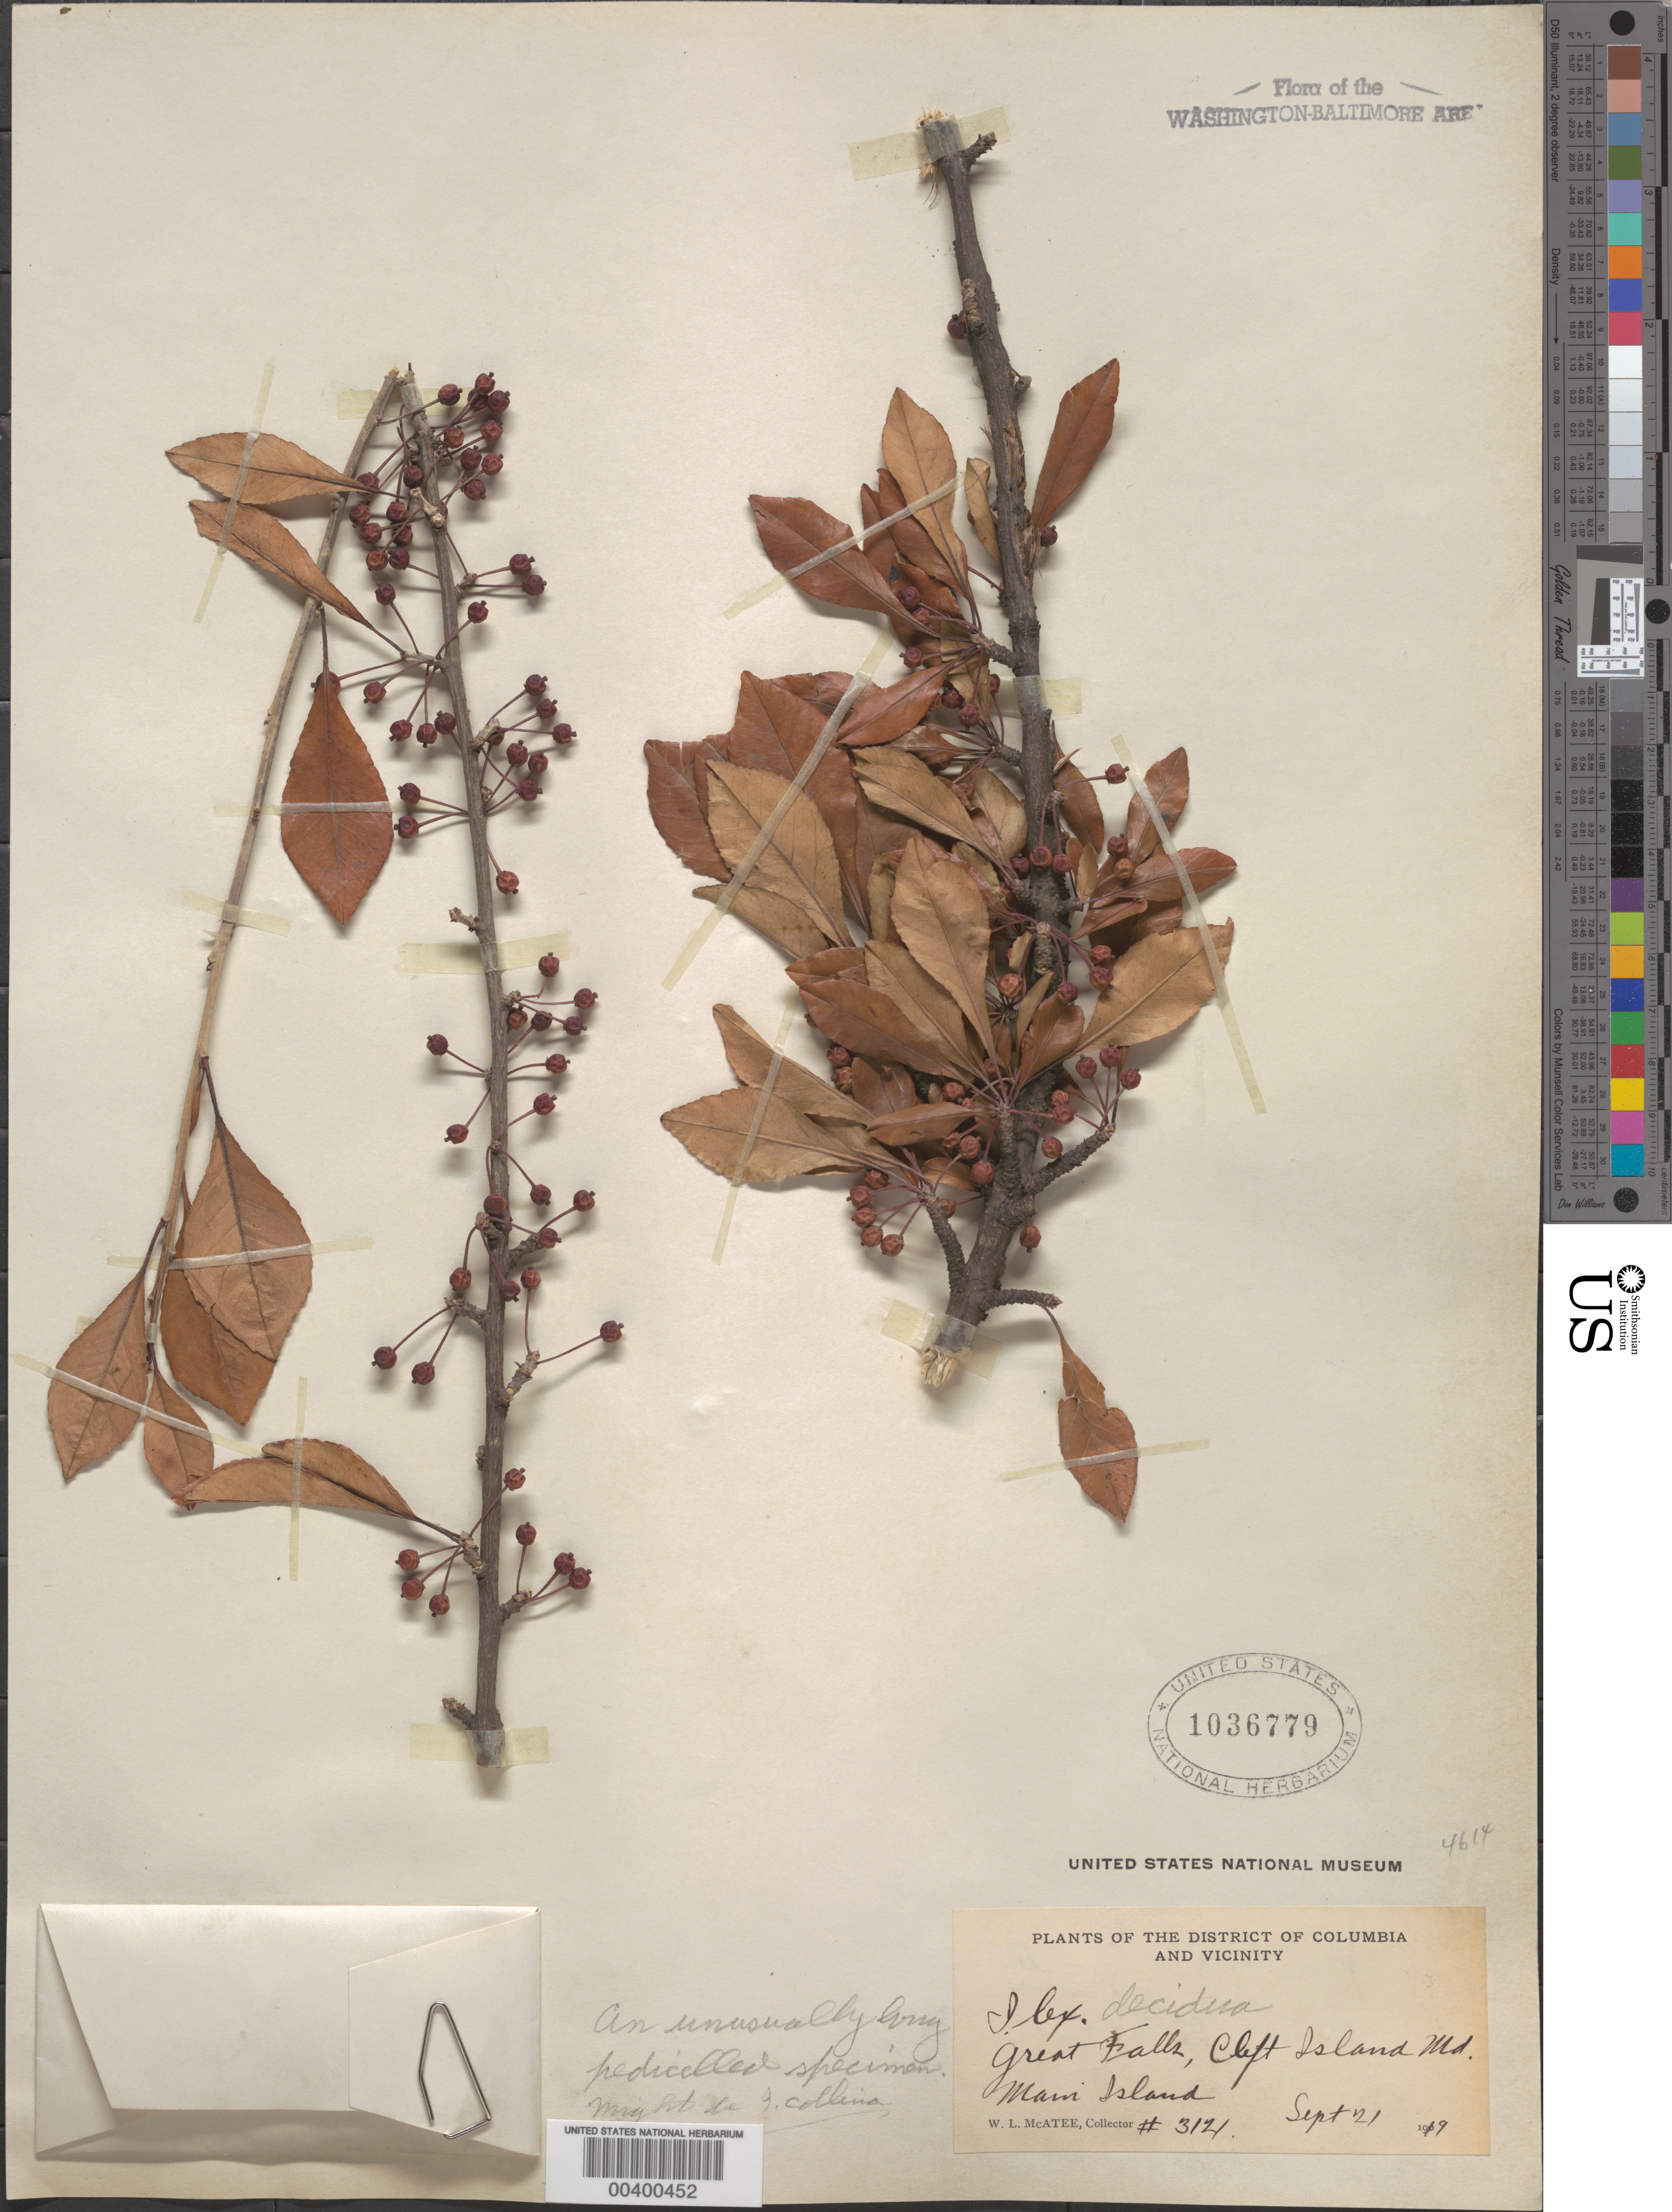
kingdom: Plantae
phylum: Tracheophyta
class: Magnoliopsida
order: Aquifoliales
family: Aquifoliaceae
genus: Ilex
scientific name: Ilex decidua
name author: Walter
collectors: W. McAtee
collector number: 3121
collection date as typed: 21 Sep 1919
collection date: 1919-09-21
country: United States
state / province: Maryland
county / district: Montgomery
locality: Great Falls, Clift Island, main Island C. & O. Canal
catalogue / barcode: US 1036779